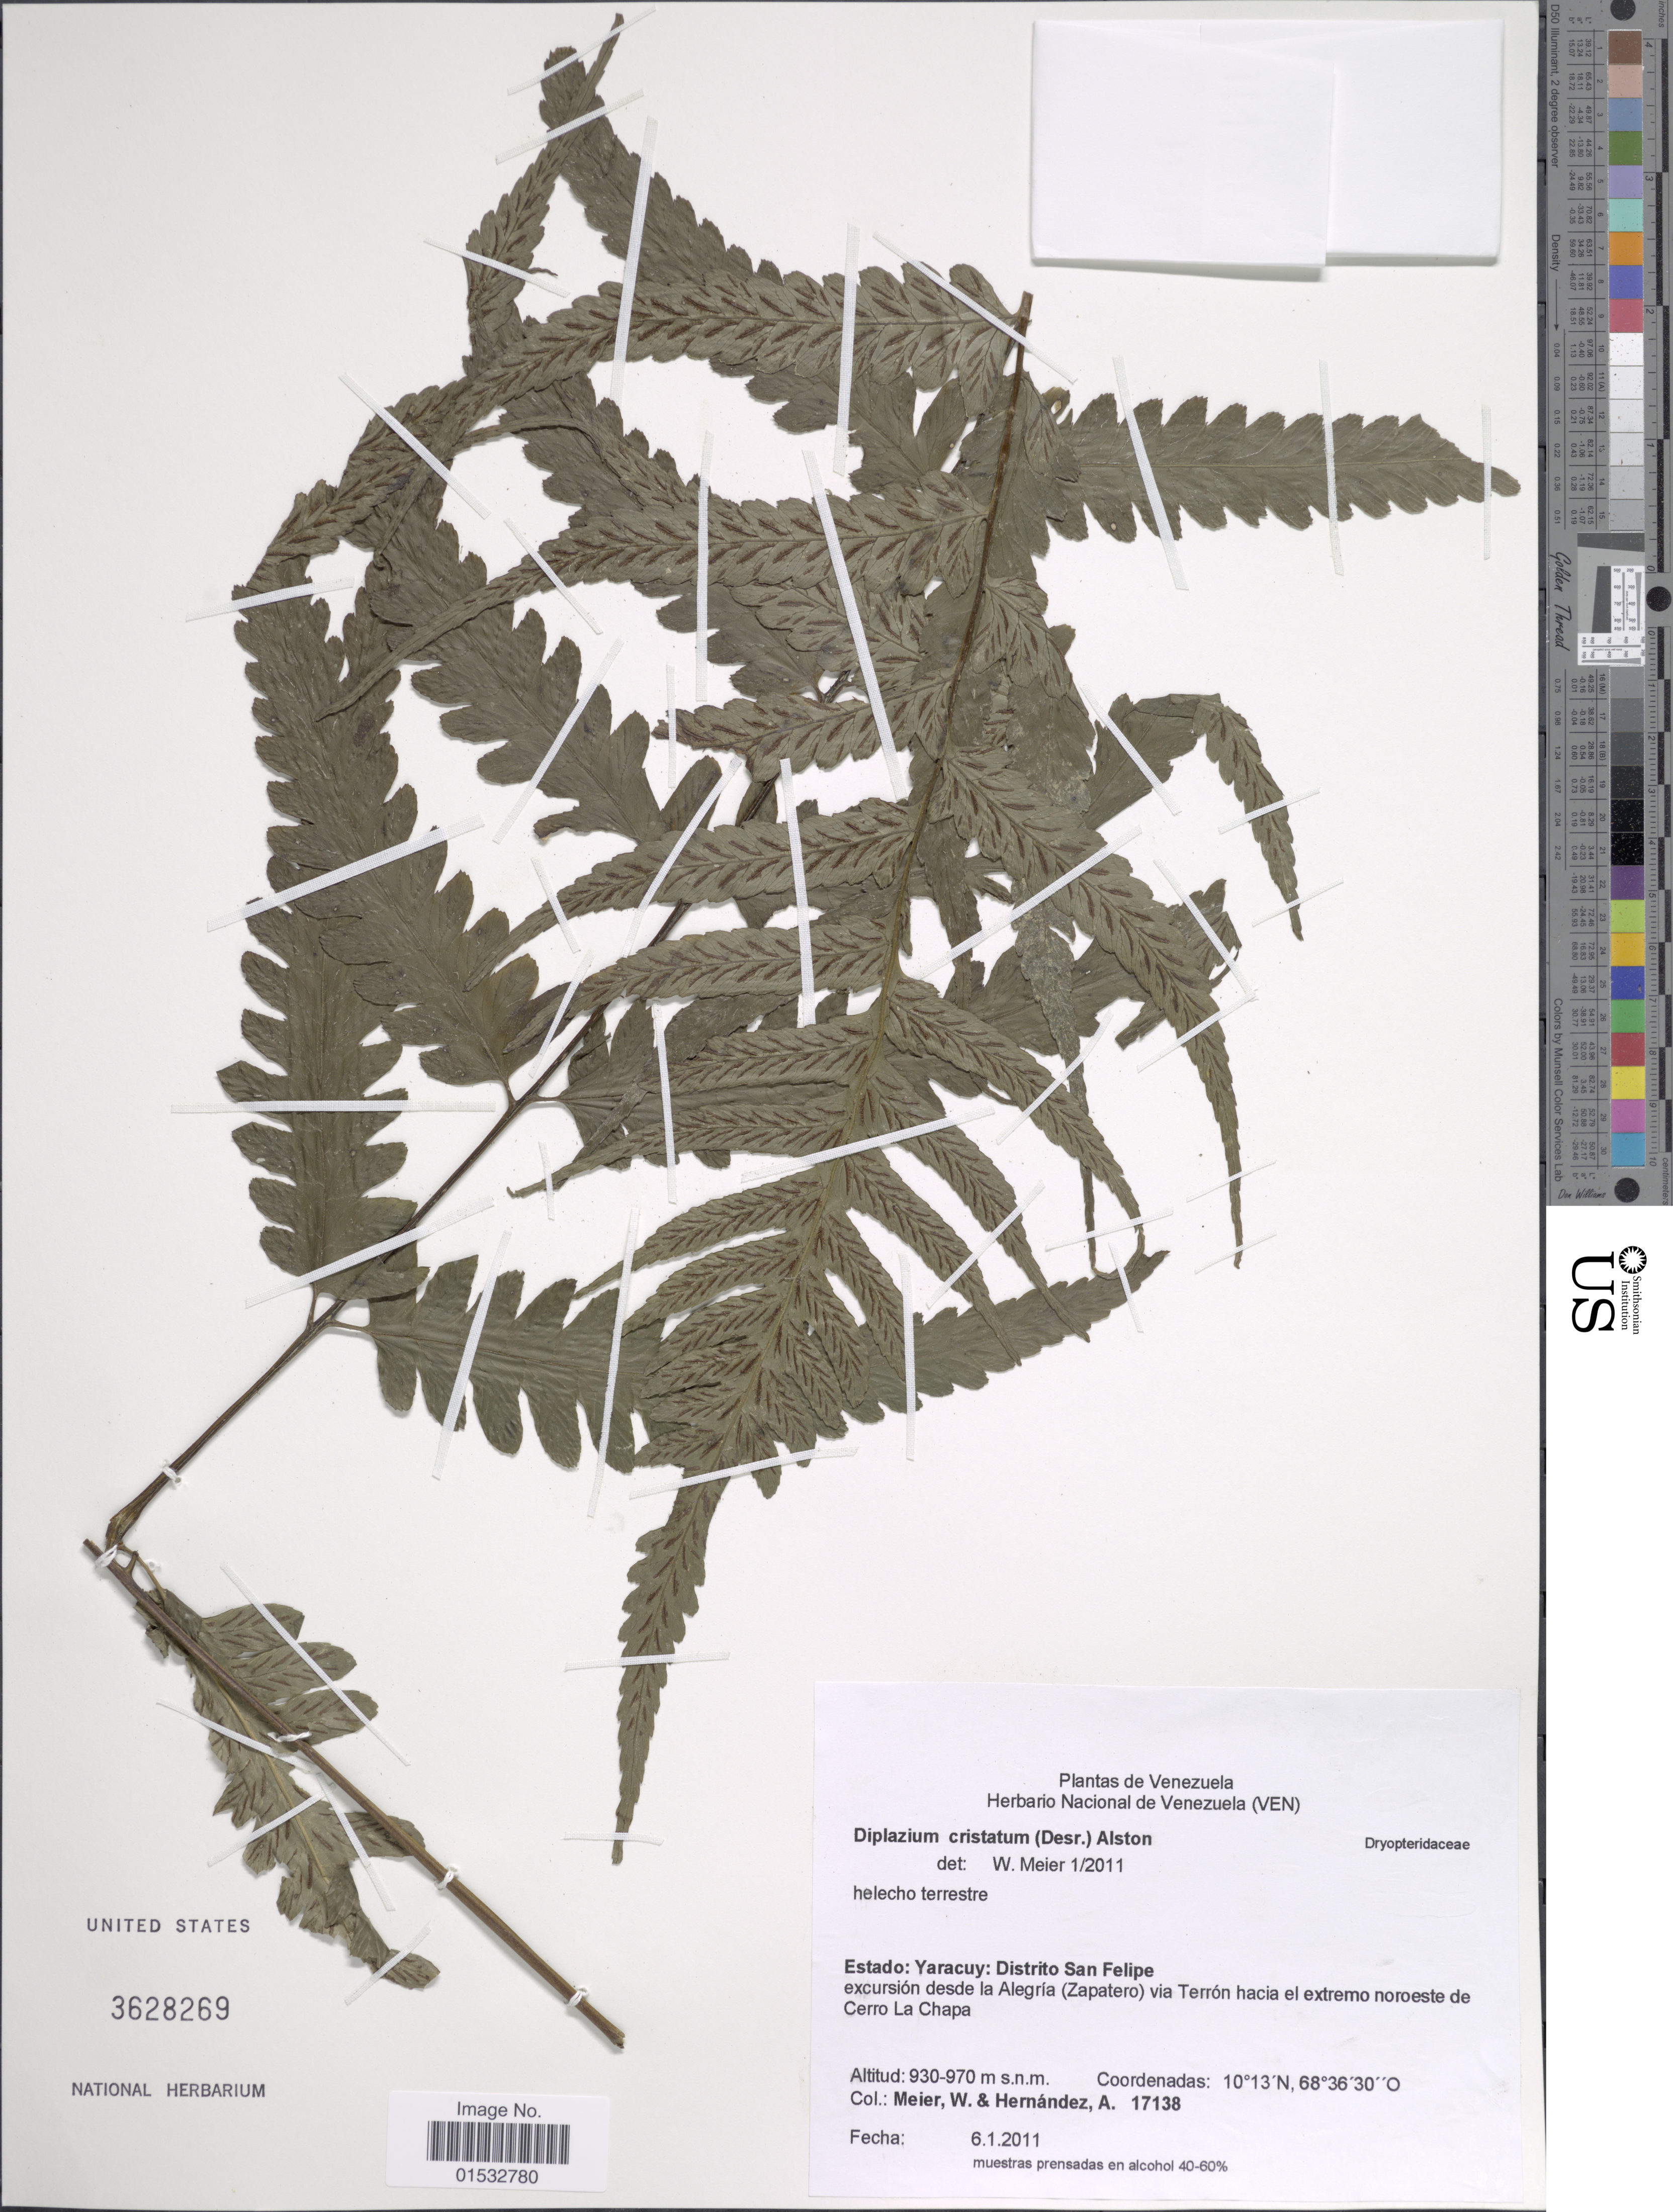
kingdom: Plantae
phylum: Tracheophyta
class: Polypodiopsida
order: Polypodiales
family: Athyriaceae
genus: Diplazium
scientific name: Diplazium cristatum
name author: (Desr.) Alston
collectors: W. Meier & A. Hernandez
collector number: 17138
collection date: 2011-01-06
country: Venezuela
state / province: Yaracuy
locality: Distrito San Felipe. excursión desde la Alegría (Zapatero) via Terrón hacia el extremo noroeste de Cerro La Chapa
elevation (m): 930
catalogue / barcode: US 3628269